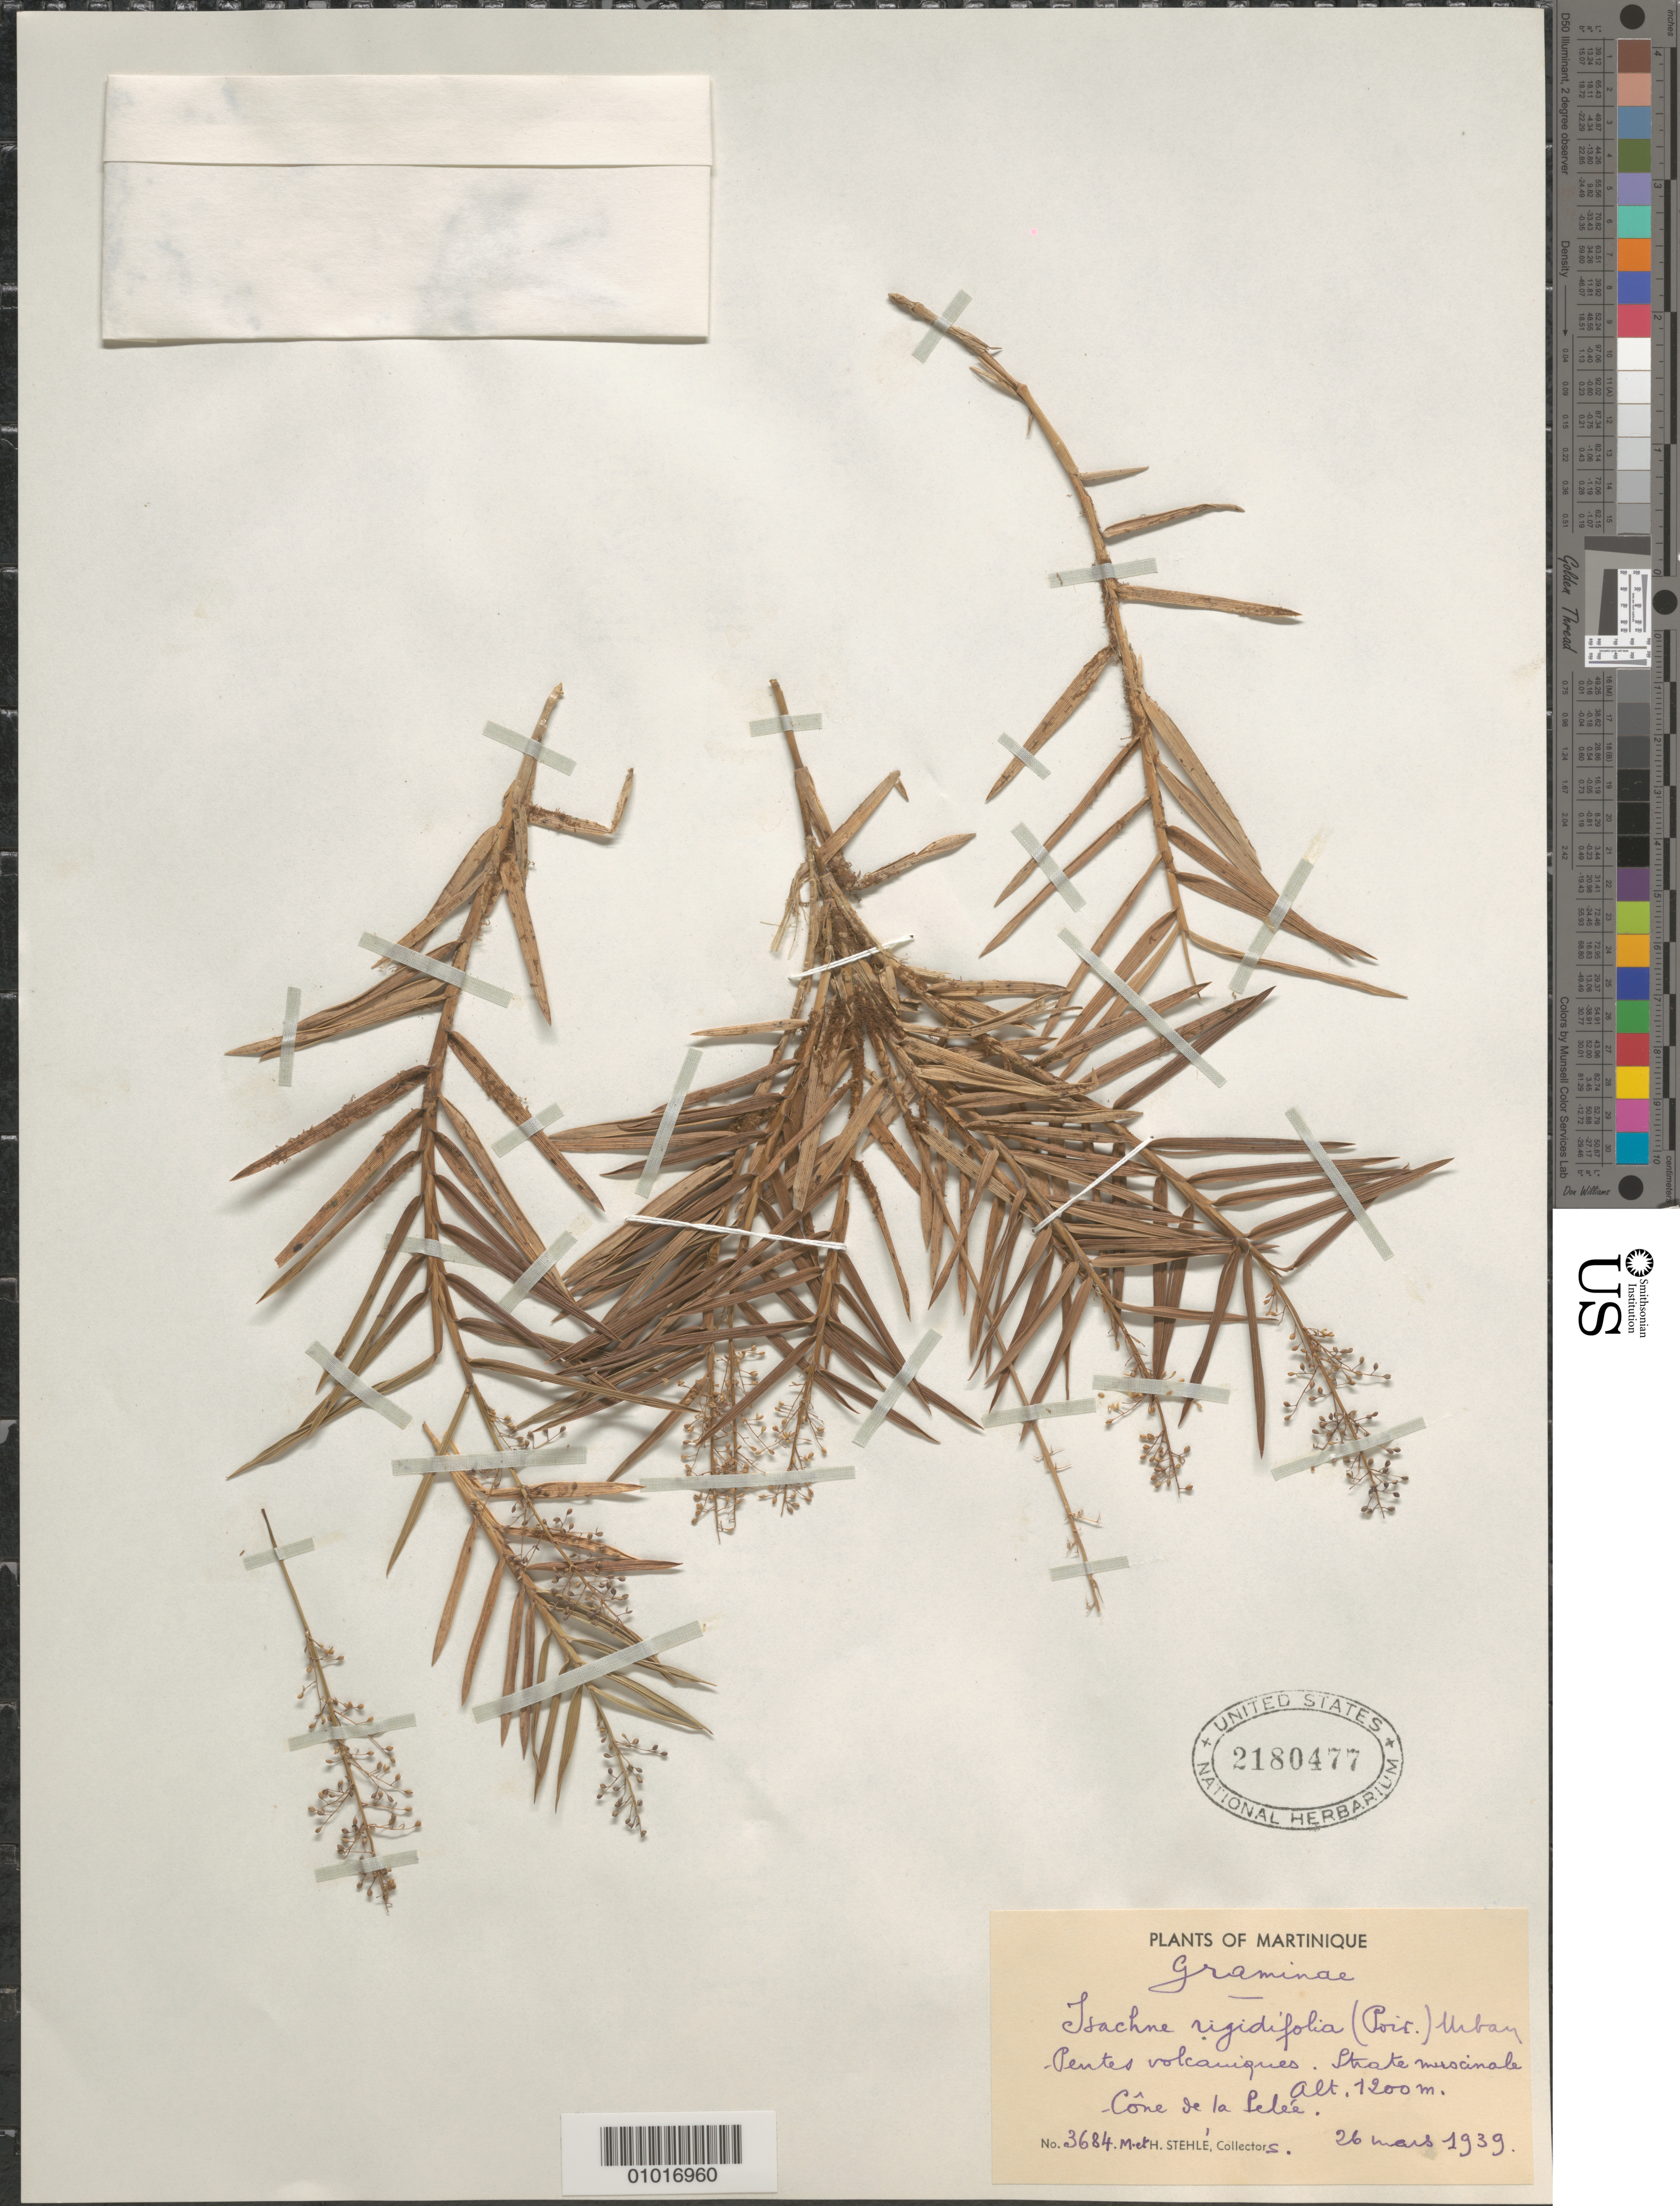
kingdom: Plantae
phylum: Tracheophyta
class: Liliopsida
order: Poales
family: Poaceae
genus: Isachne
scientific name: Isachne rigidifolia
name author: (Poir.) Urb.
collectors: H. Stehlé & M. Stehlé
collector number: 3684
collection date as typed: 26 Mar 1939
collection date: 1939-03-26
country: Martinique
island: Martinique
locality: Pentes Volcaniques, Cone de la Pelei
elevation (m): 1200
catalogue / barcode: US 2180477